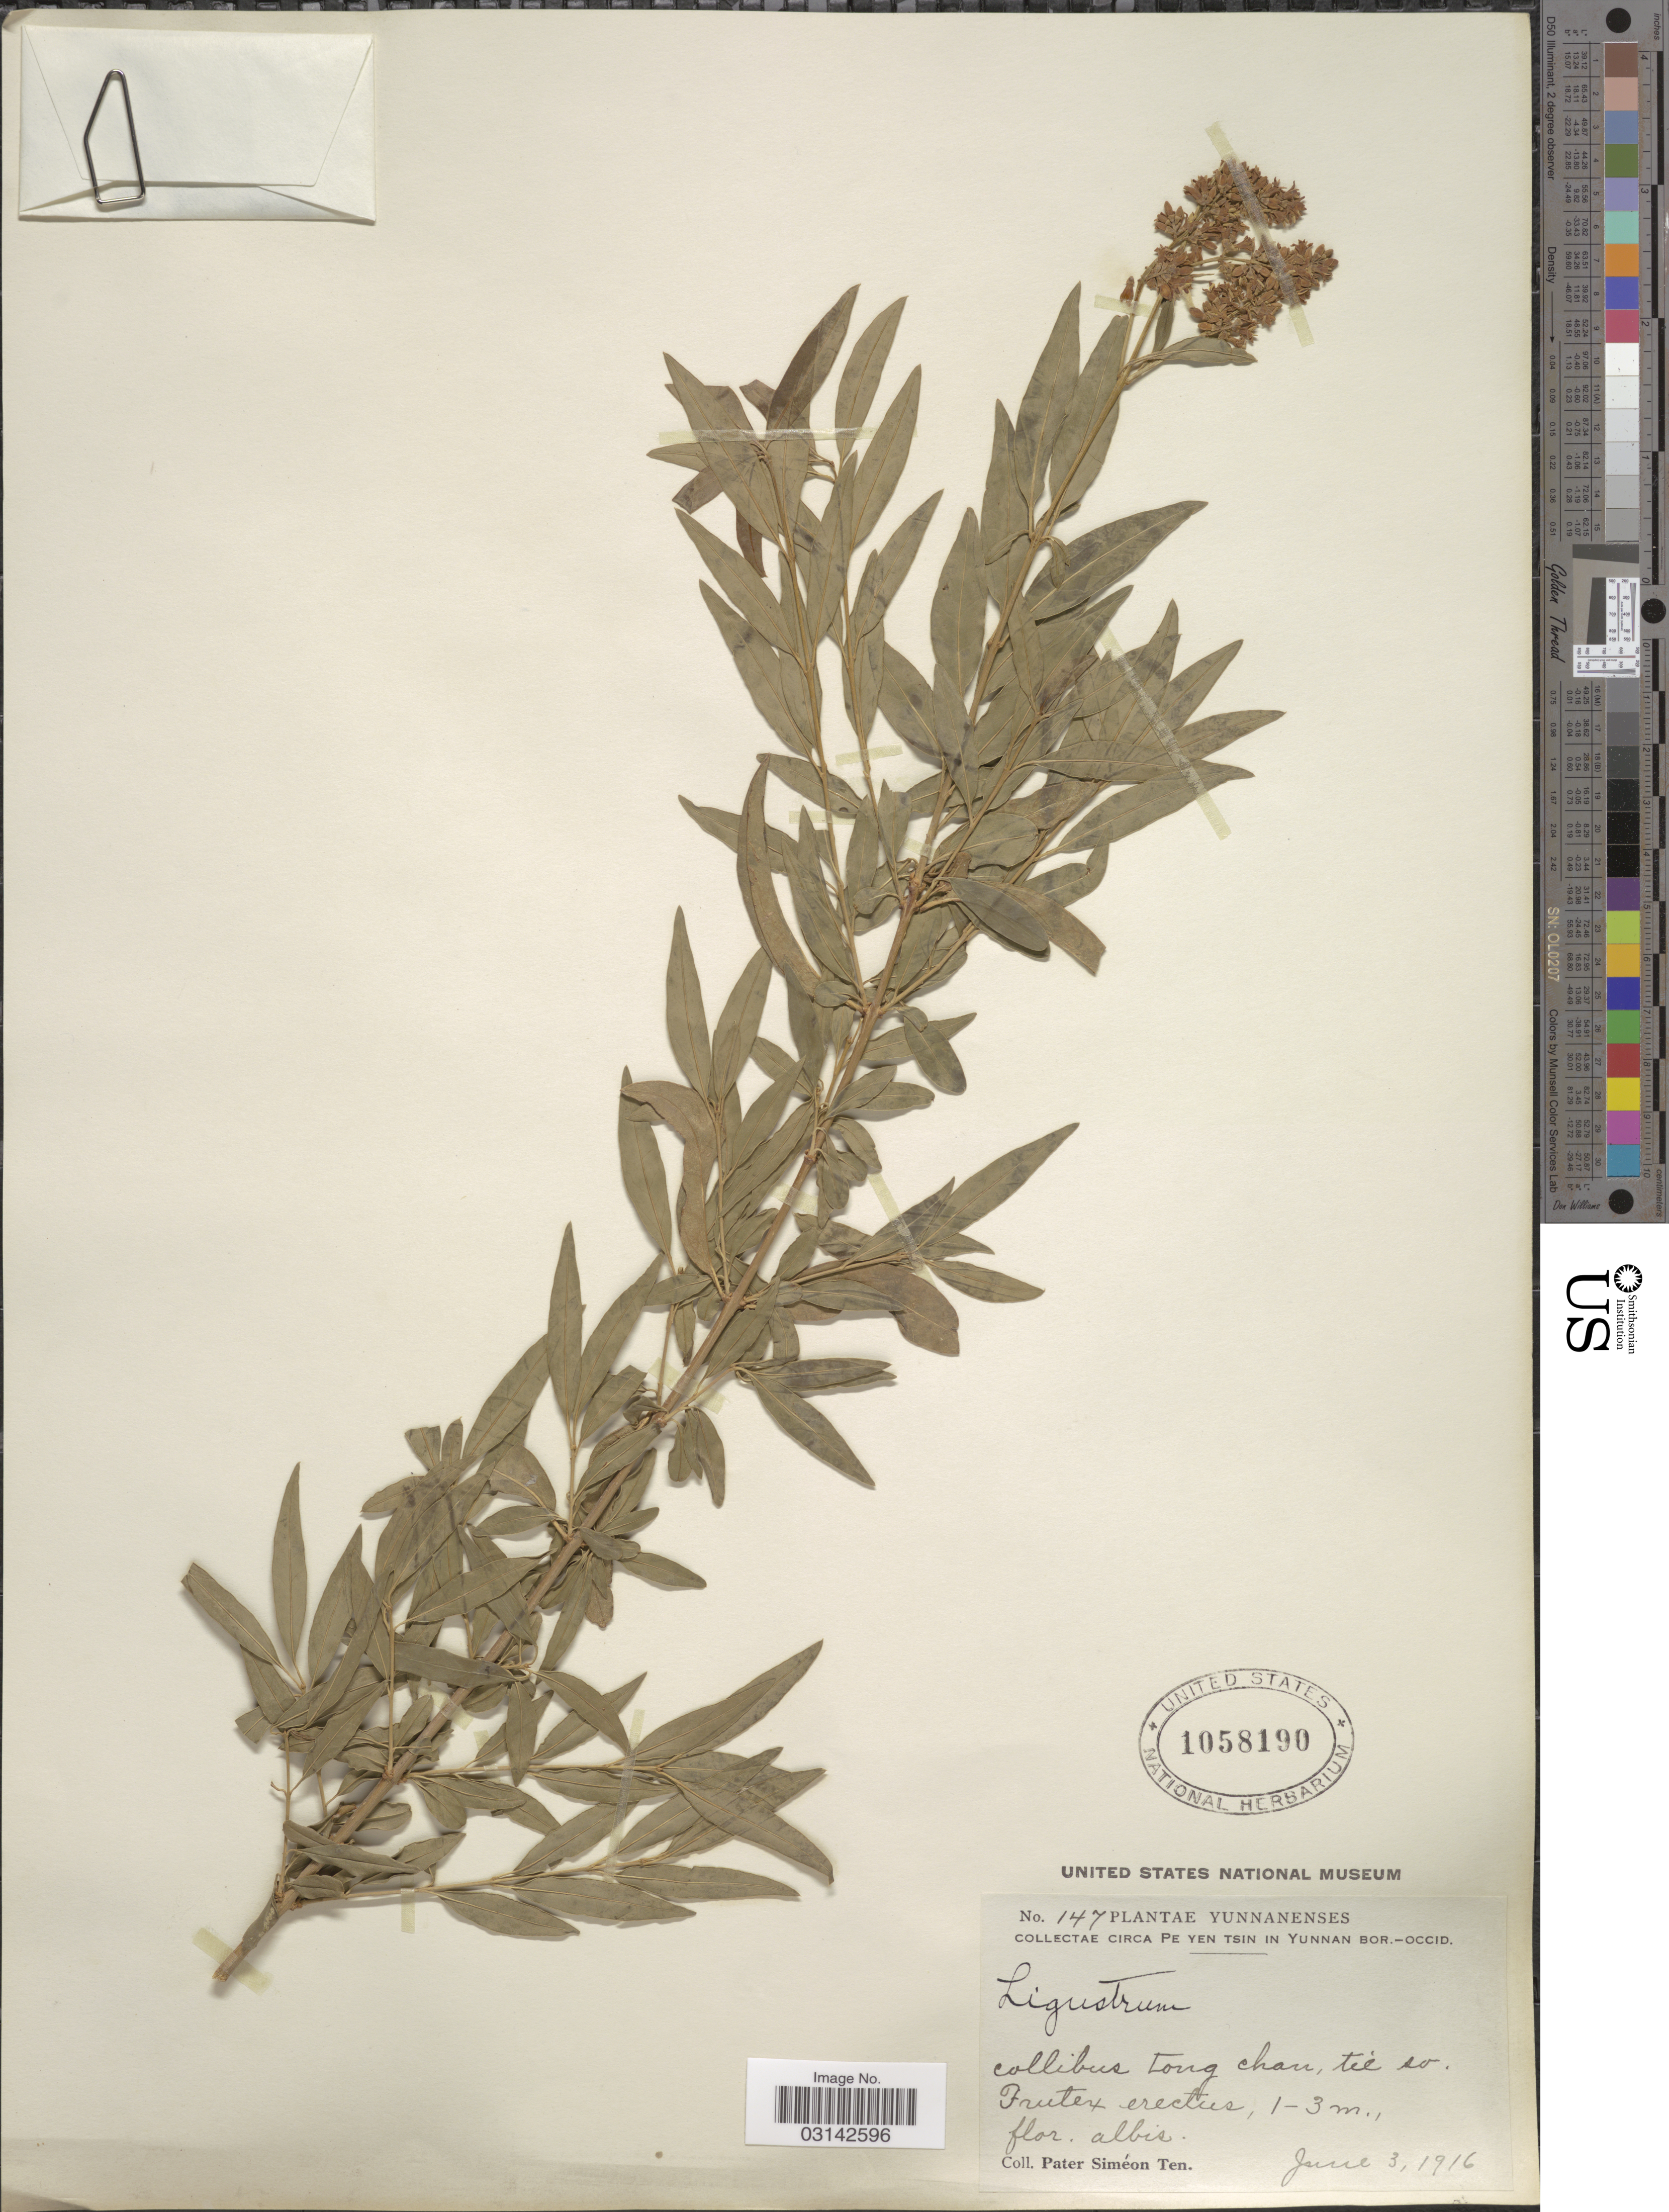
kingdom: Plantae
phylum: Tracheophyta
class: Magnoliopsida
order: Lamiales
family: Oleaceae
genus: Ligustrum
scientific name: Ligustrum sp.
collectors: P. S. Ten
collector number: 147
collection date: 1916-06-03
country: China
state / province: Yunnan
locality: Pe Yen Tsin in Yunnan bor.-occid., collibus Tong [interpreted] chan, tie so.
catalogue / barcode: US 1058190